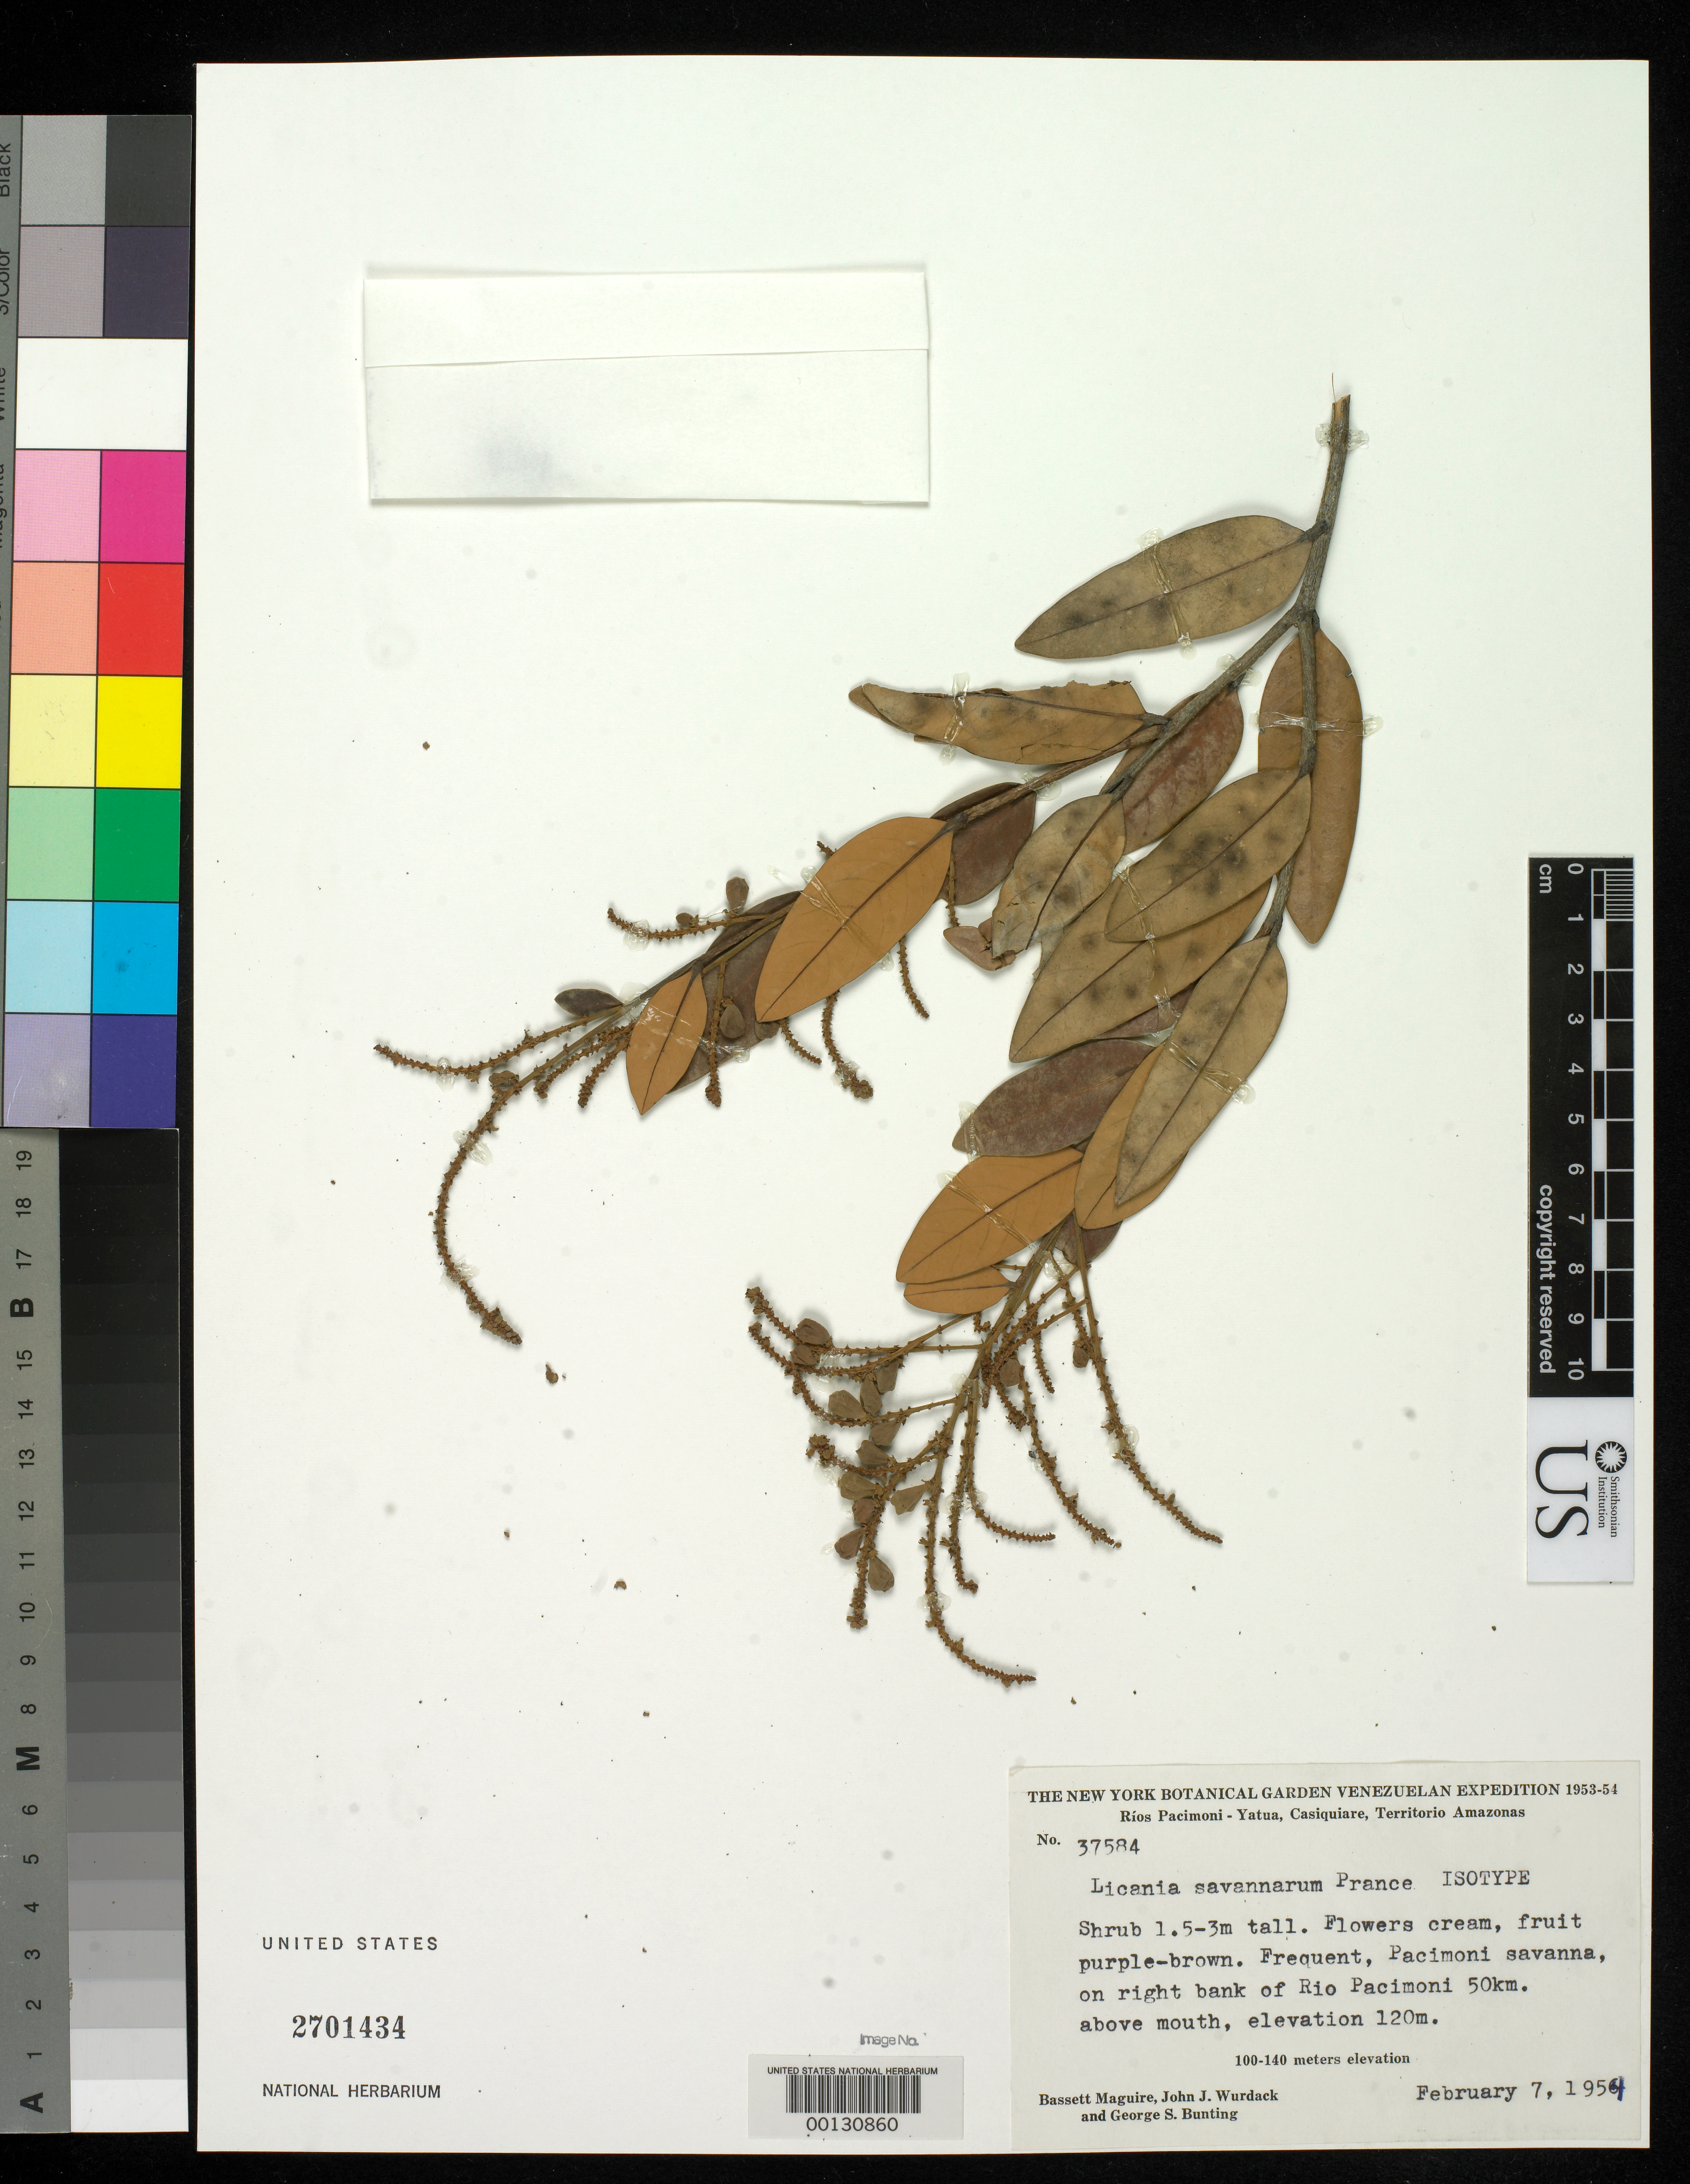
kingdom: Plantae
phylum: Tracheophyta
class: Magnoliopsida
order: Malpighiales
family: Chrysobalanaceae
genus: Licania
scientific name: Licania savannarum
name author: Prance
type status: Isotype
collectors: B. Maguire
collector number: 37584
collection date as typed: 07 Feb 1954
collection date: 1954-02-07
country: Venezuela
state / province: Amazonas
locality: Rio Pacimoni, 50 km. above mouth.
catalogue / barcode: US 2701434